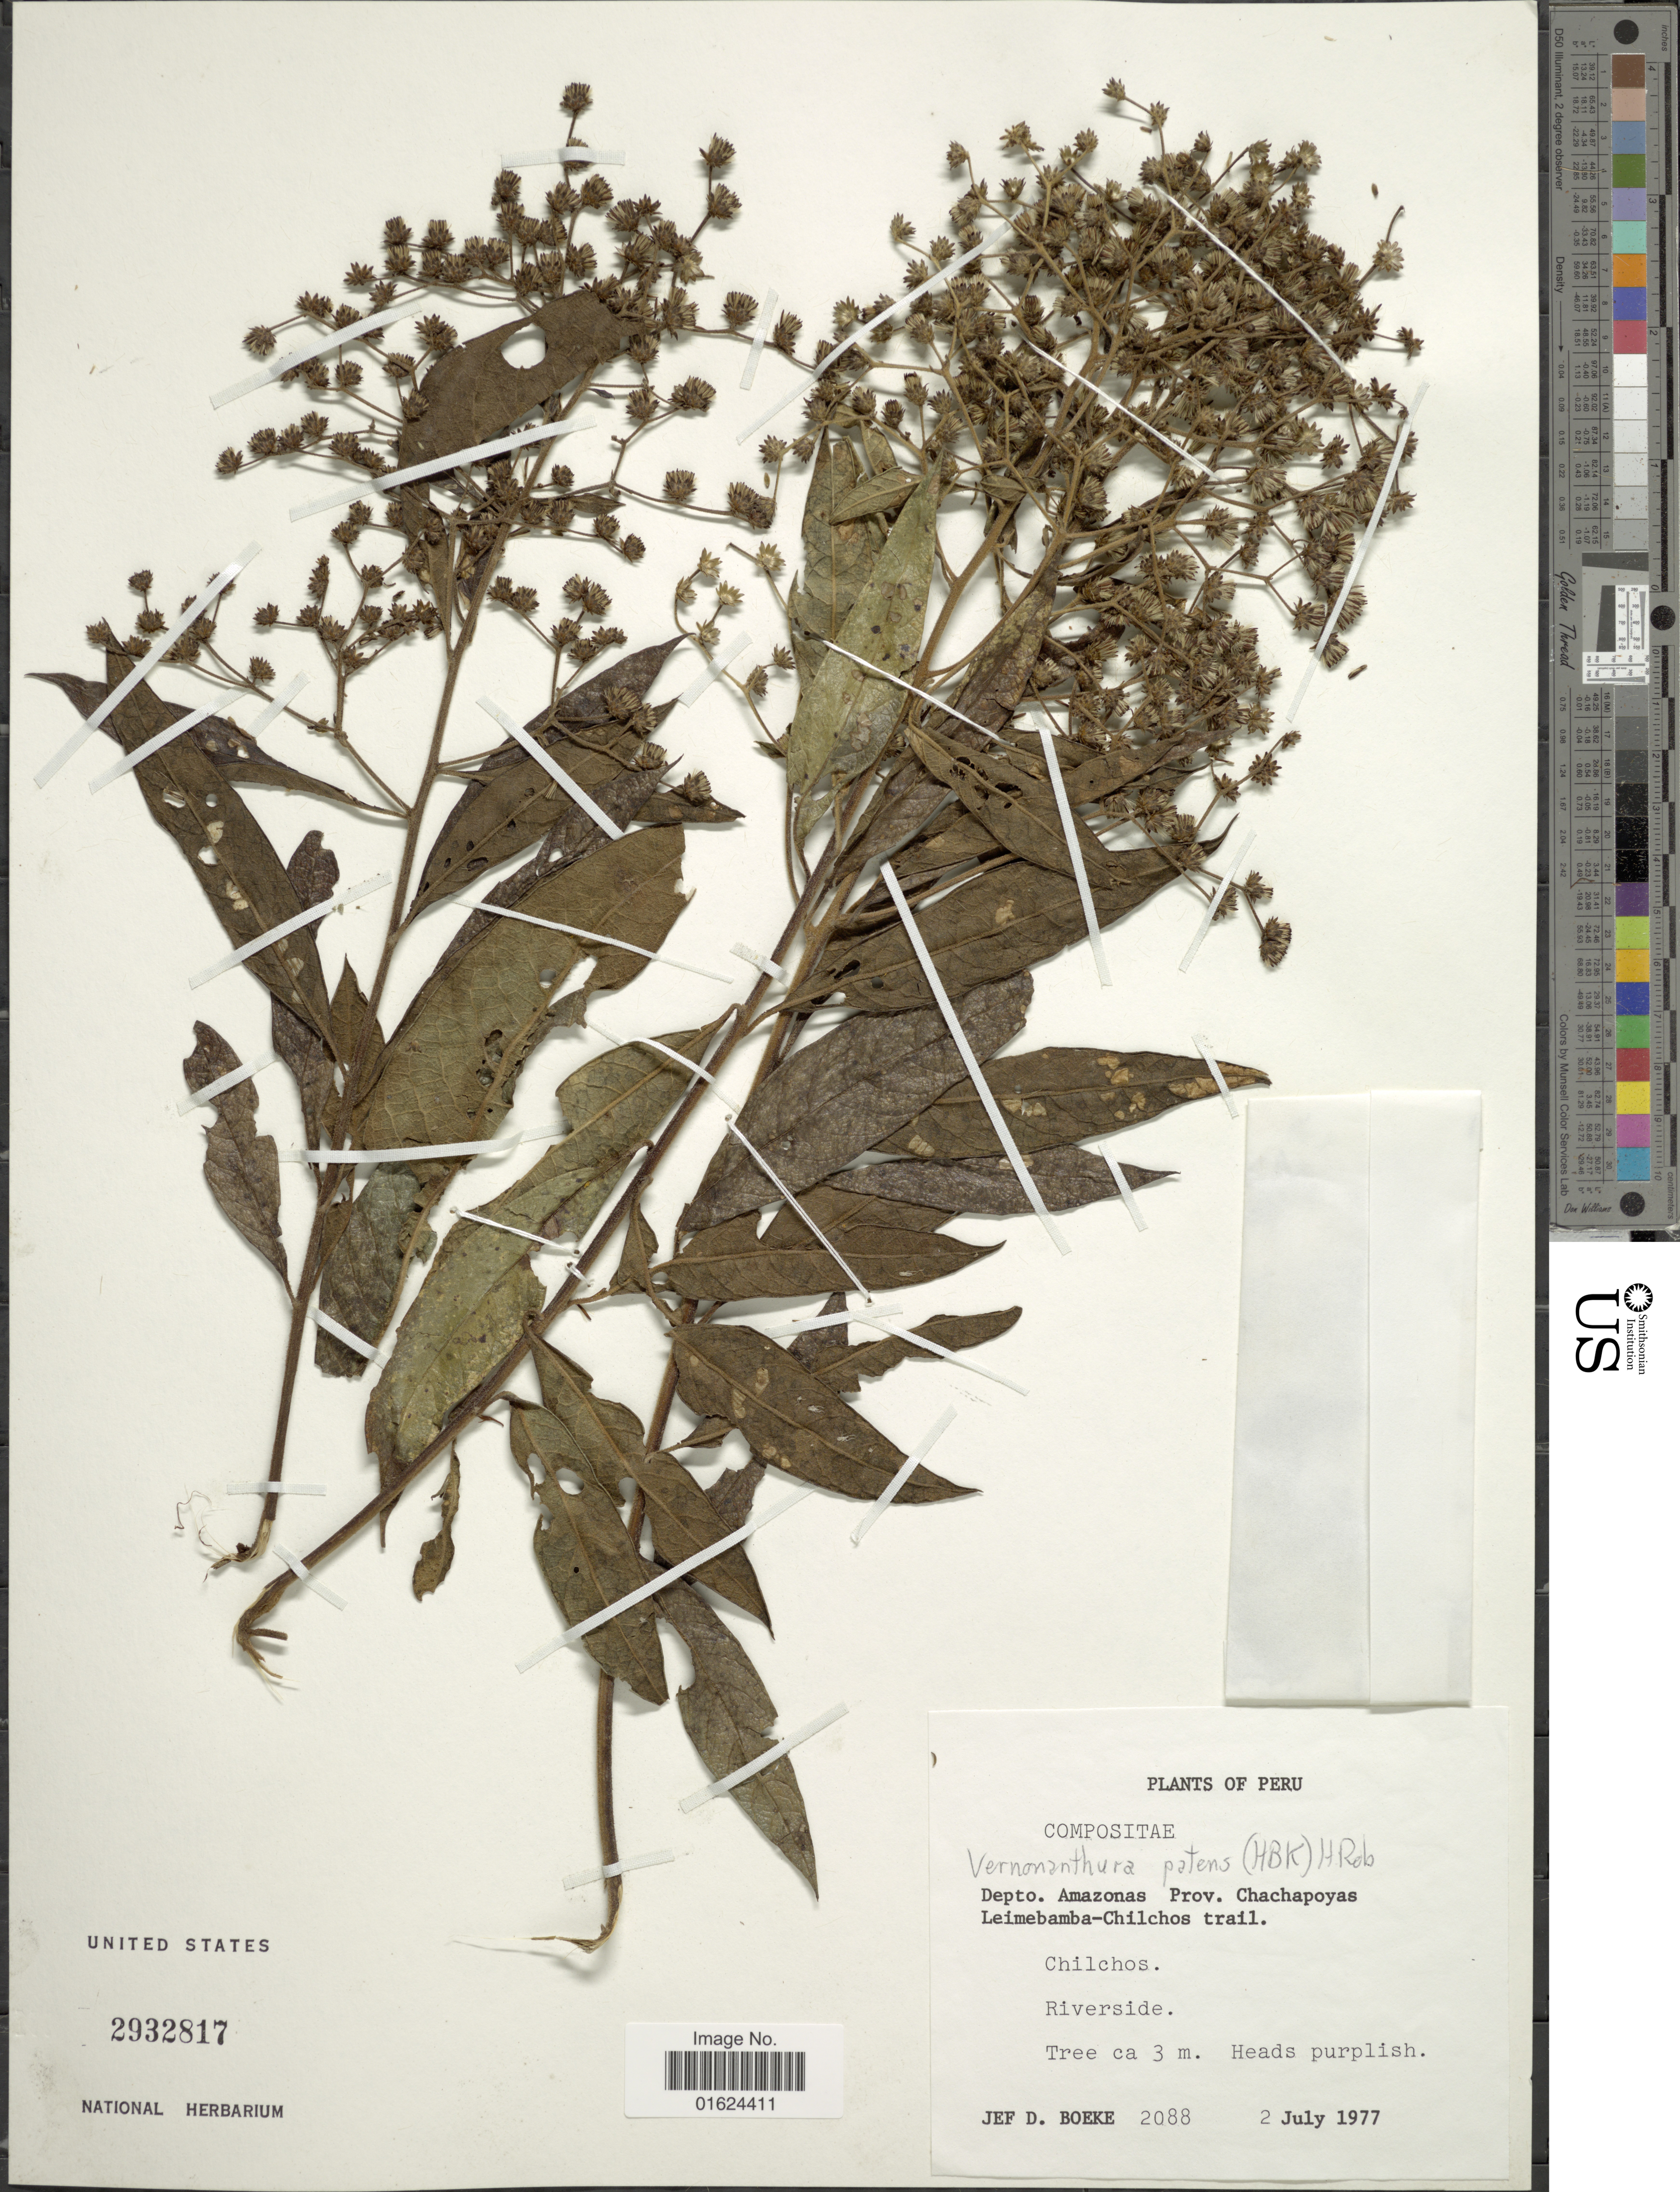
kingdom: Plantae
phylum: Tracheophyta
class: Magnoliopsida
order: Asterales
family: Asteraceae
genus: Vernonanthura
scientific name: Vernonanthura patens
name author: (Kunth) H. Rob.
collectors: J. D. Boeke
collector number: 2088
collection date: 1977-07-02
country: Peru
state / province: Amazonas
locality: Depto. Amazonas, prov. Chachapoyas, Leimebamba-Chilcjos trail, Chilchos, Riverside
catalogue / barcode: US 2932817